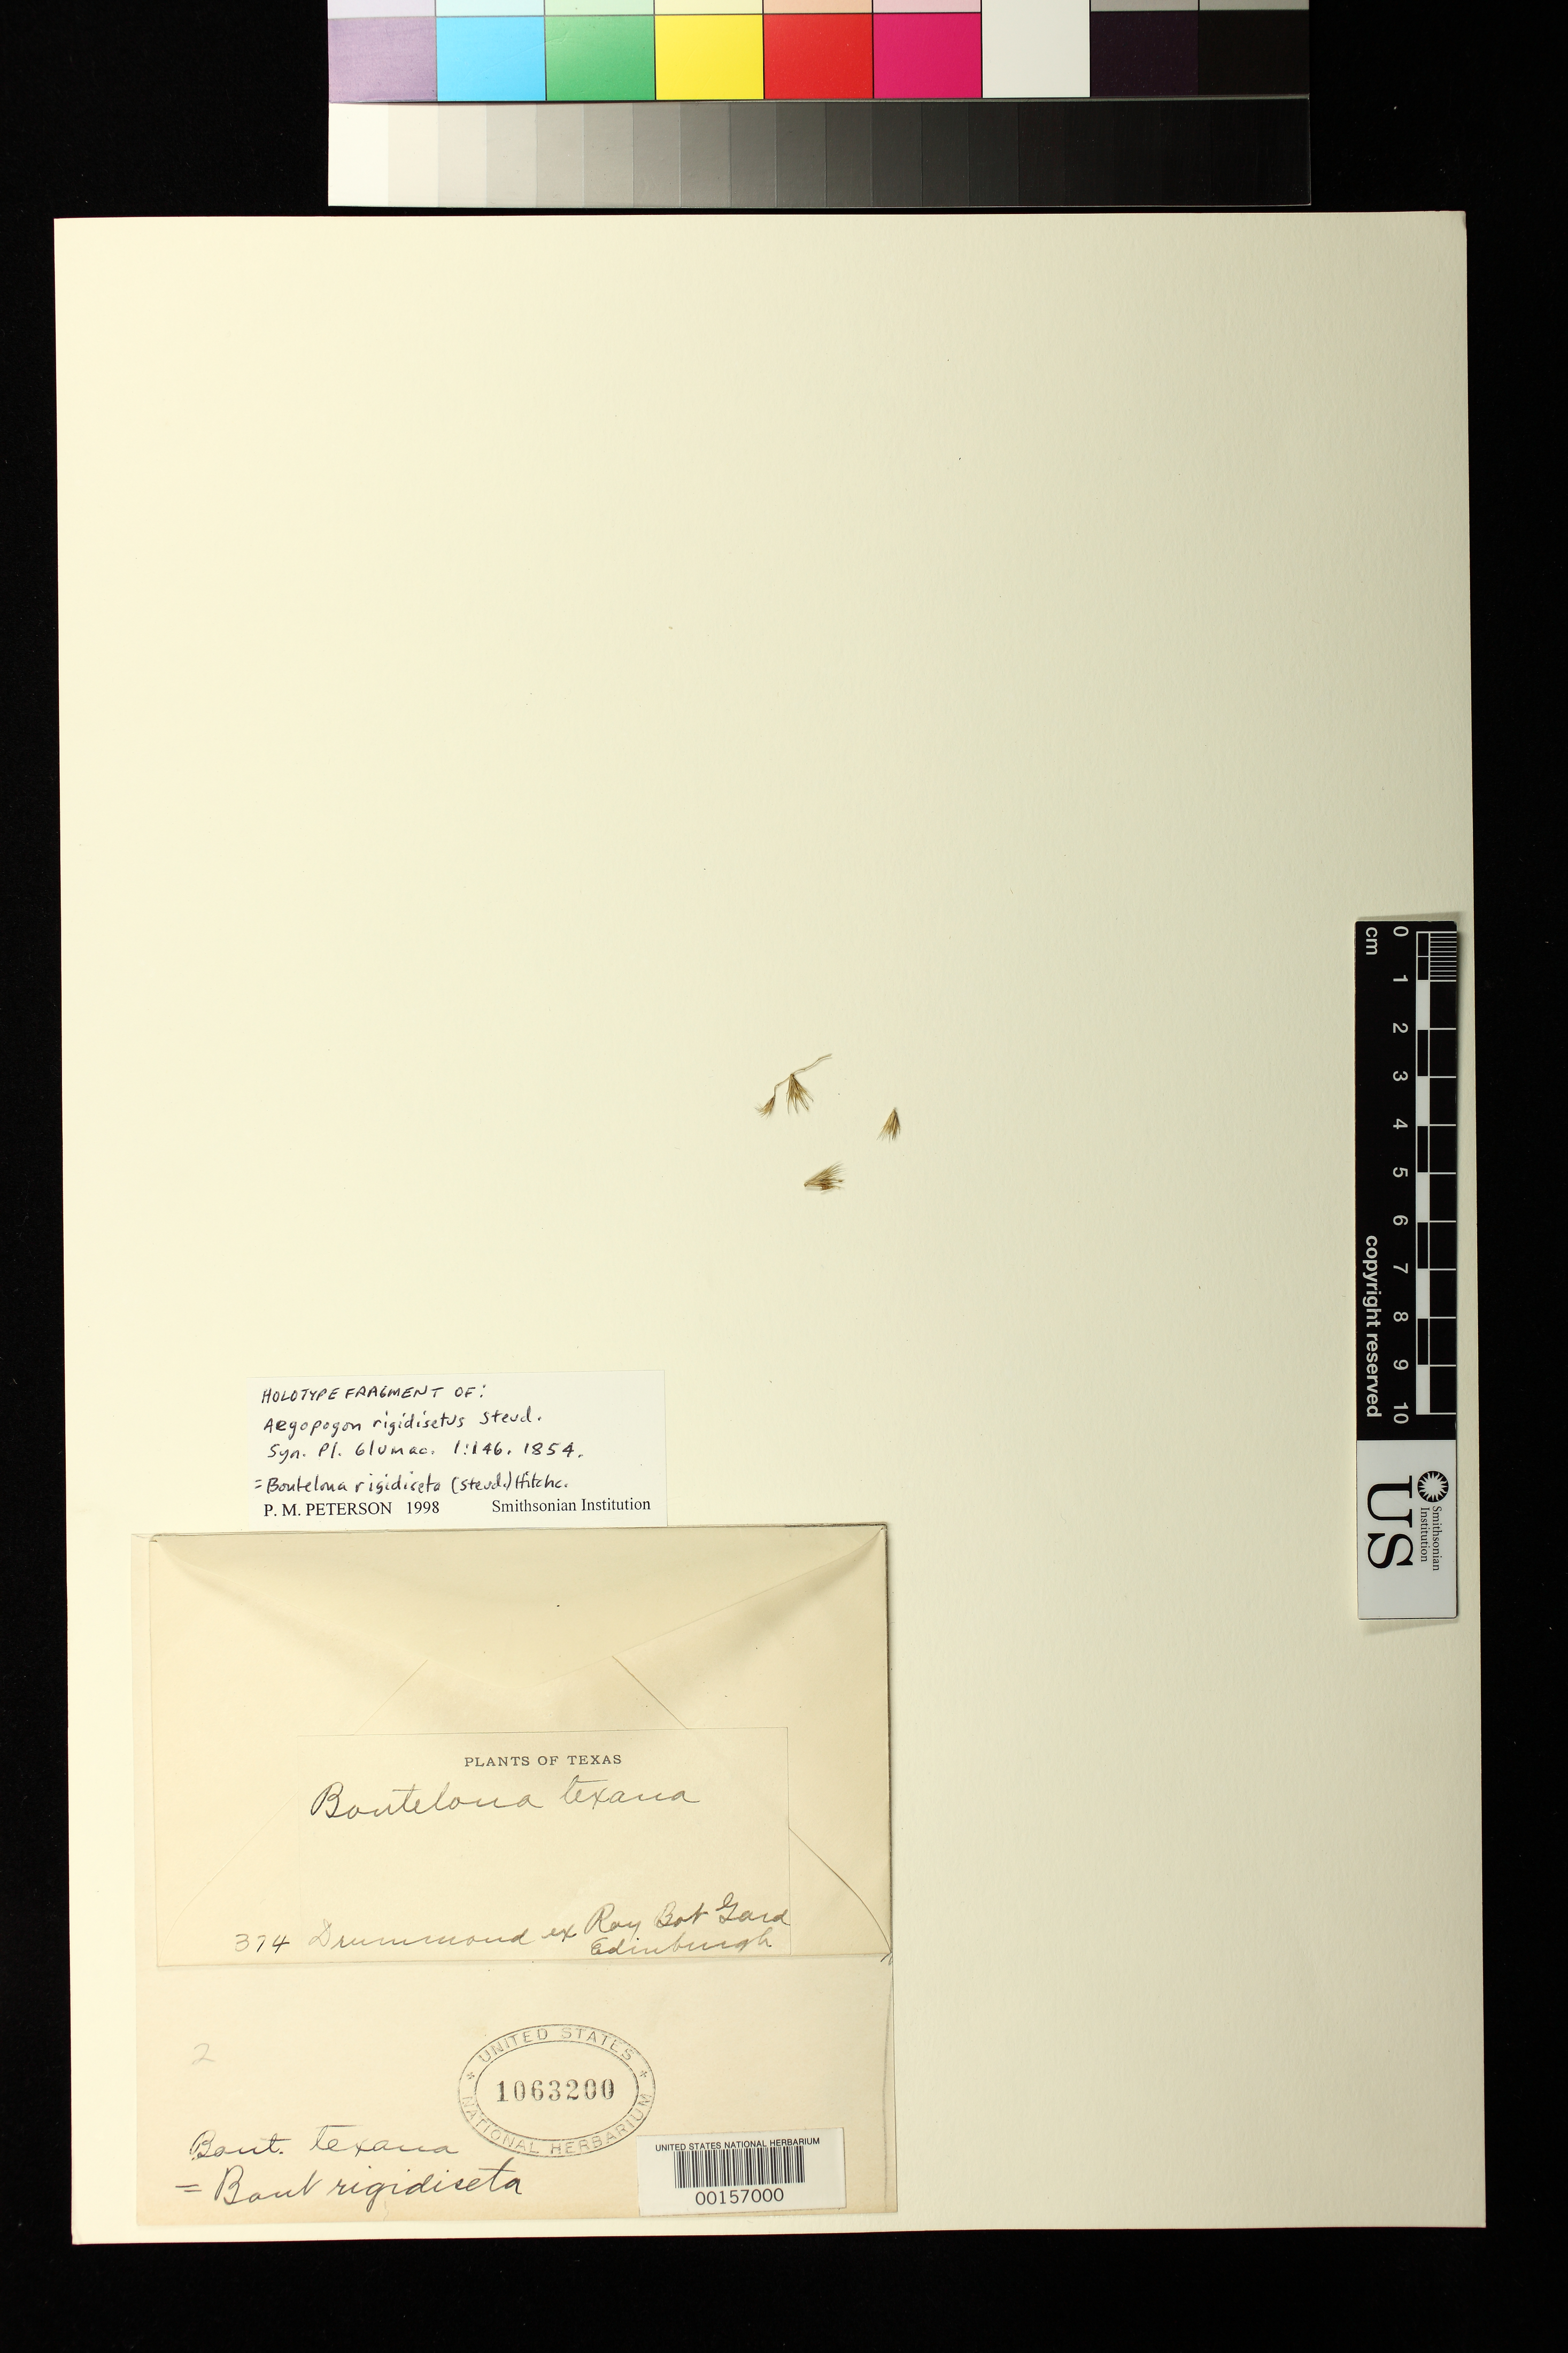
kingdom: Plantae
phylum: Tracheophyta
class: Liliopsida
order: Poales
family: Poaceae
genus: Aegopogon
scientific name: Aegopogon rigidisetus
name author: Steud.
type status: Isosyntype; Type Collection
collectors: T. Drummond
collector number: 374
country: United States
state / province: Texas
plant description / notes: Fragmentary material of type specimen ex herb. RBG Edinbugh. Contains infl. fragments. This sheet split from 1063201 & 1063202, types of Bouteloua texana S. Watson; see 1063201 for original sheet annotations.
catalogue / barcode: US 1063200